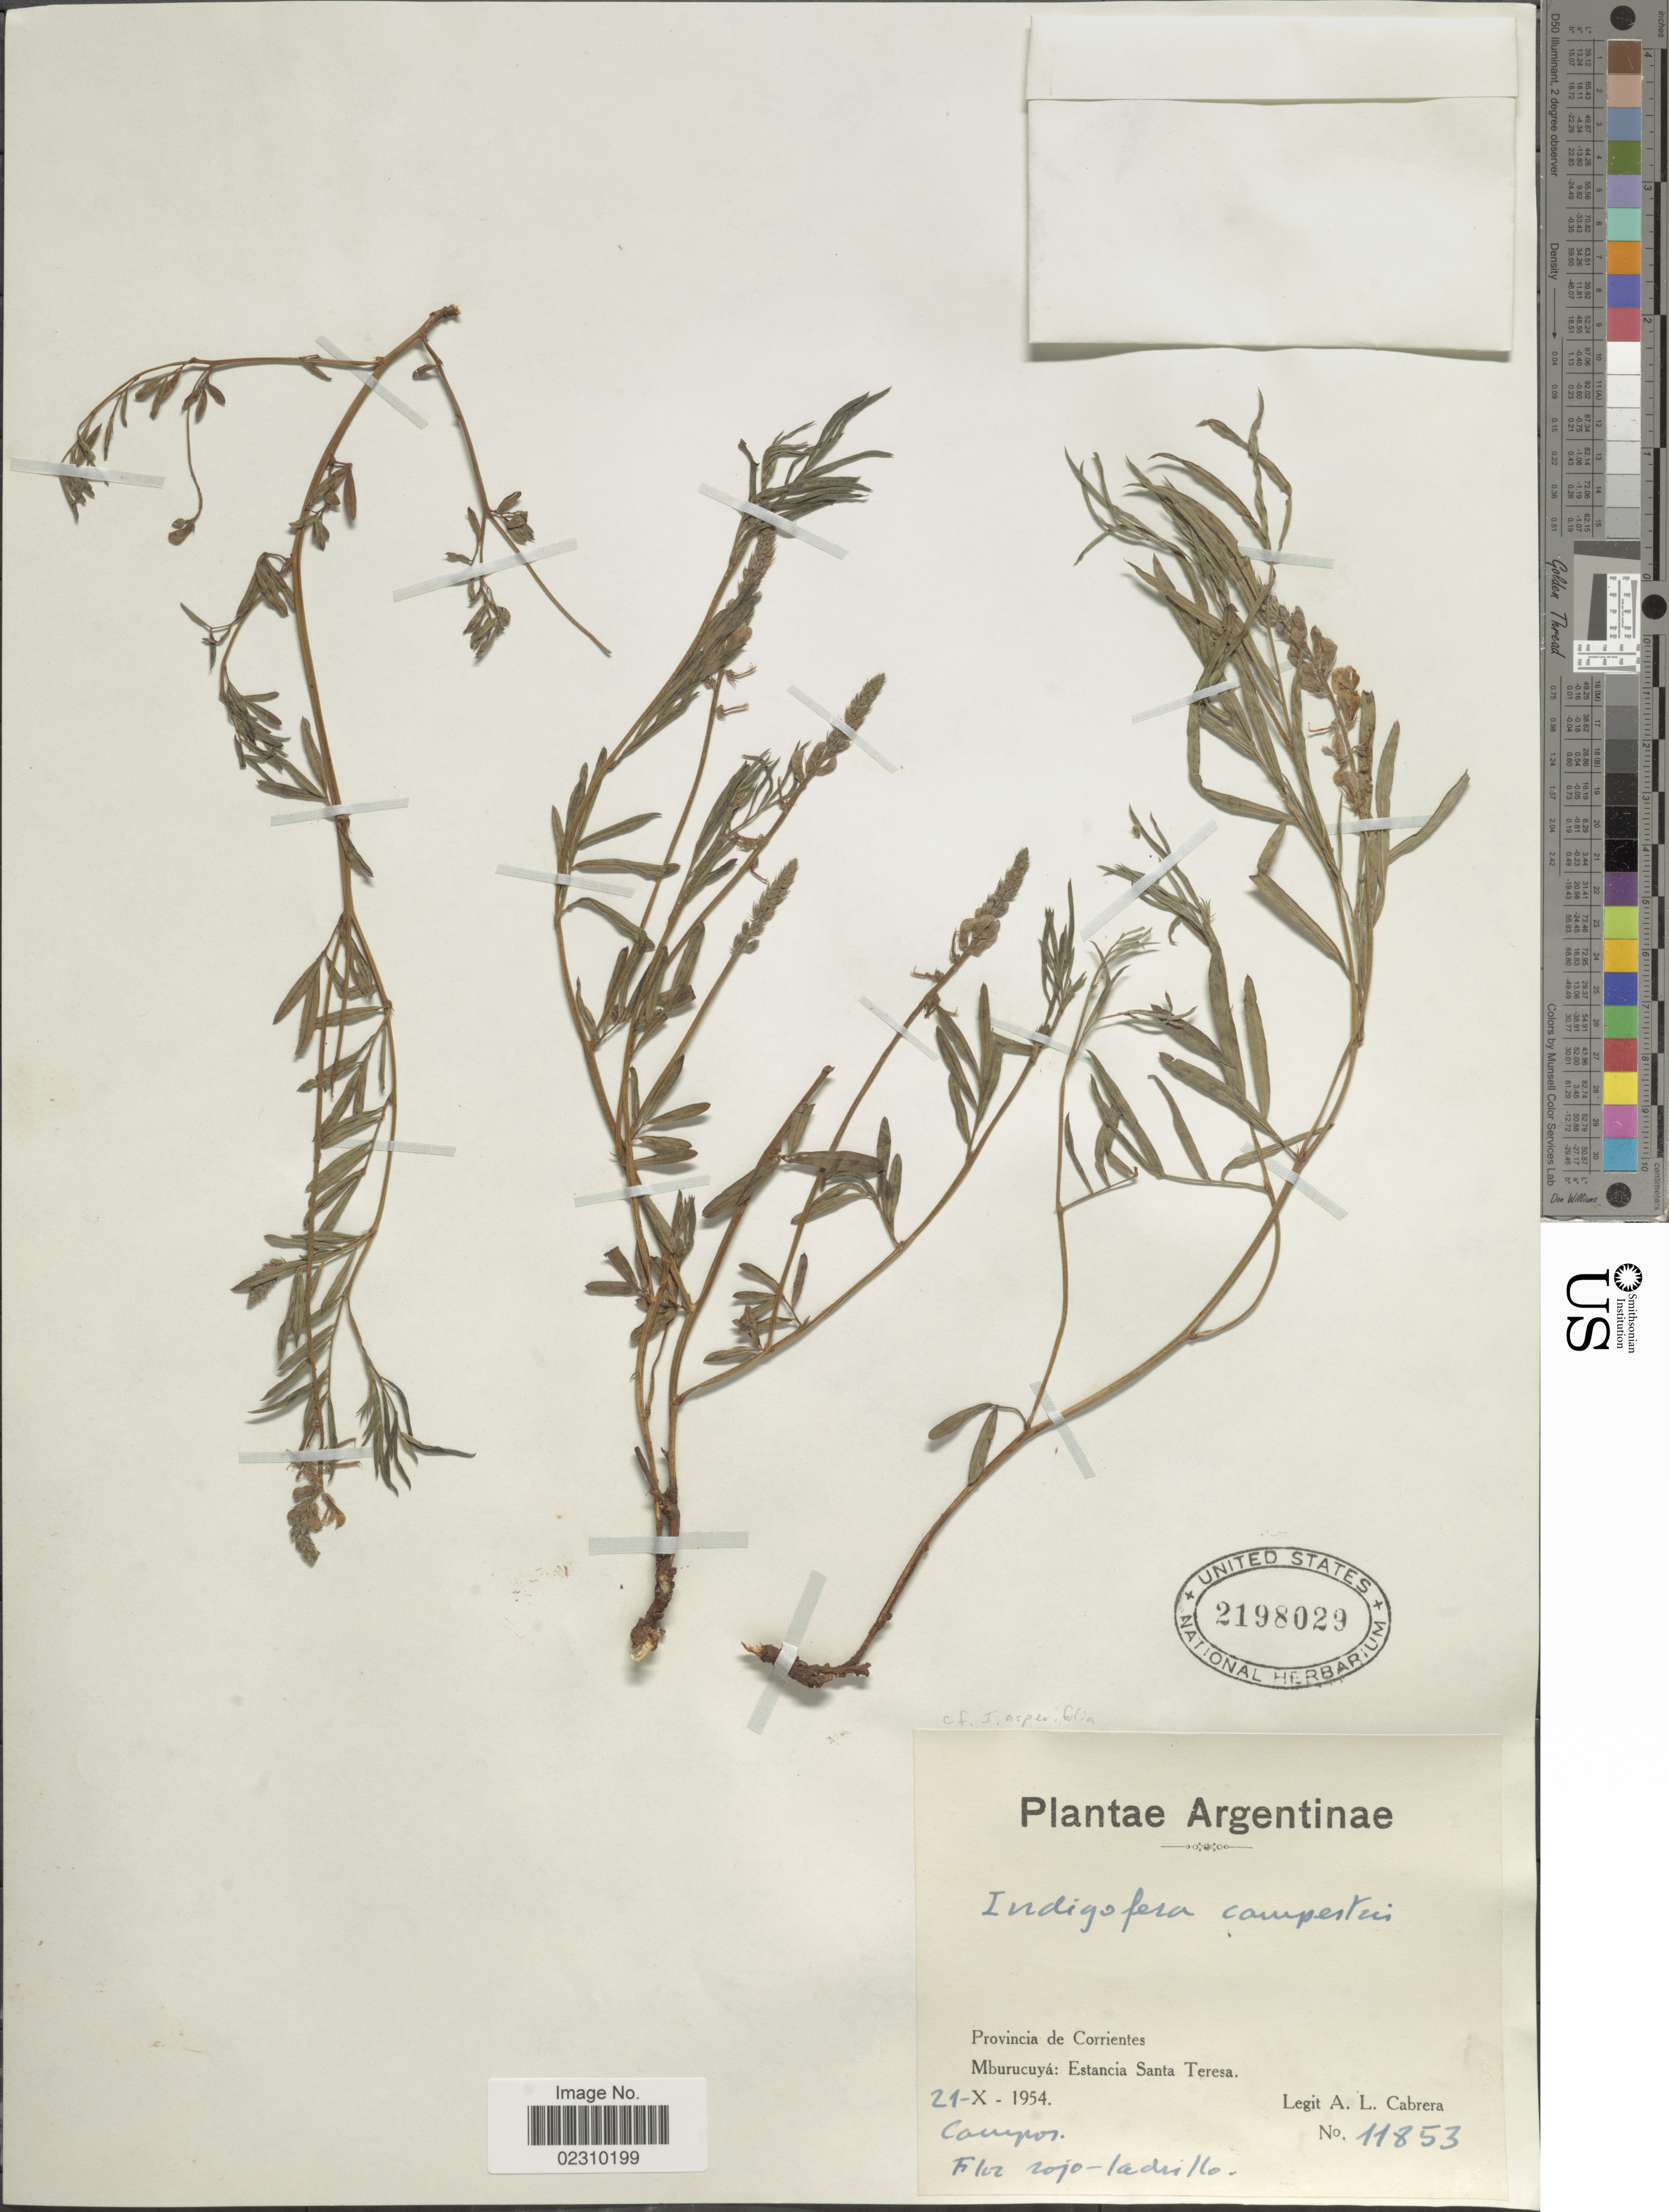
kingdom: Plantae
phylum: Tracheophyta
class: Magnoliopsida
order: Fabales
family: Fabaceae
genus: Indigofera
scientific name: Indigofera campestris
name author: Bong. ex Benth. in Mart.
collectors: A. L. Cabrera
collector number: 11853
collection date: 1954-10-21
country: Argentina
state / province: Corrientes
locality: Provincia de Corrientes, Mburucuya: Estacia Santa Teresa, Campos.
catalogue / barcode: US 2198029